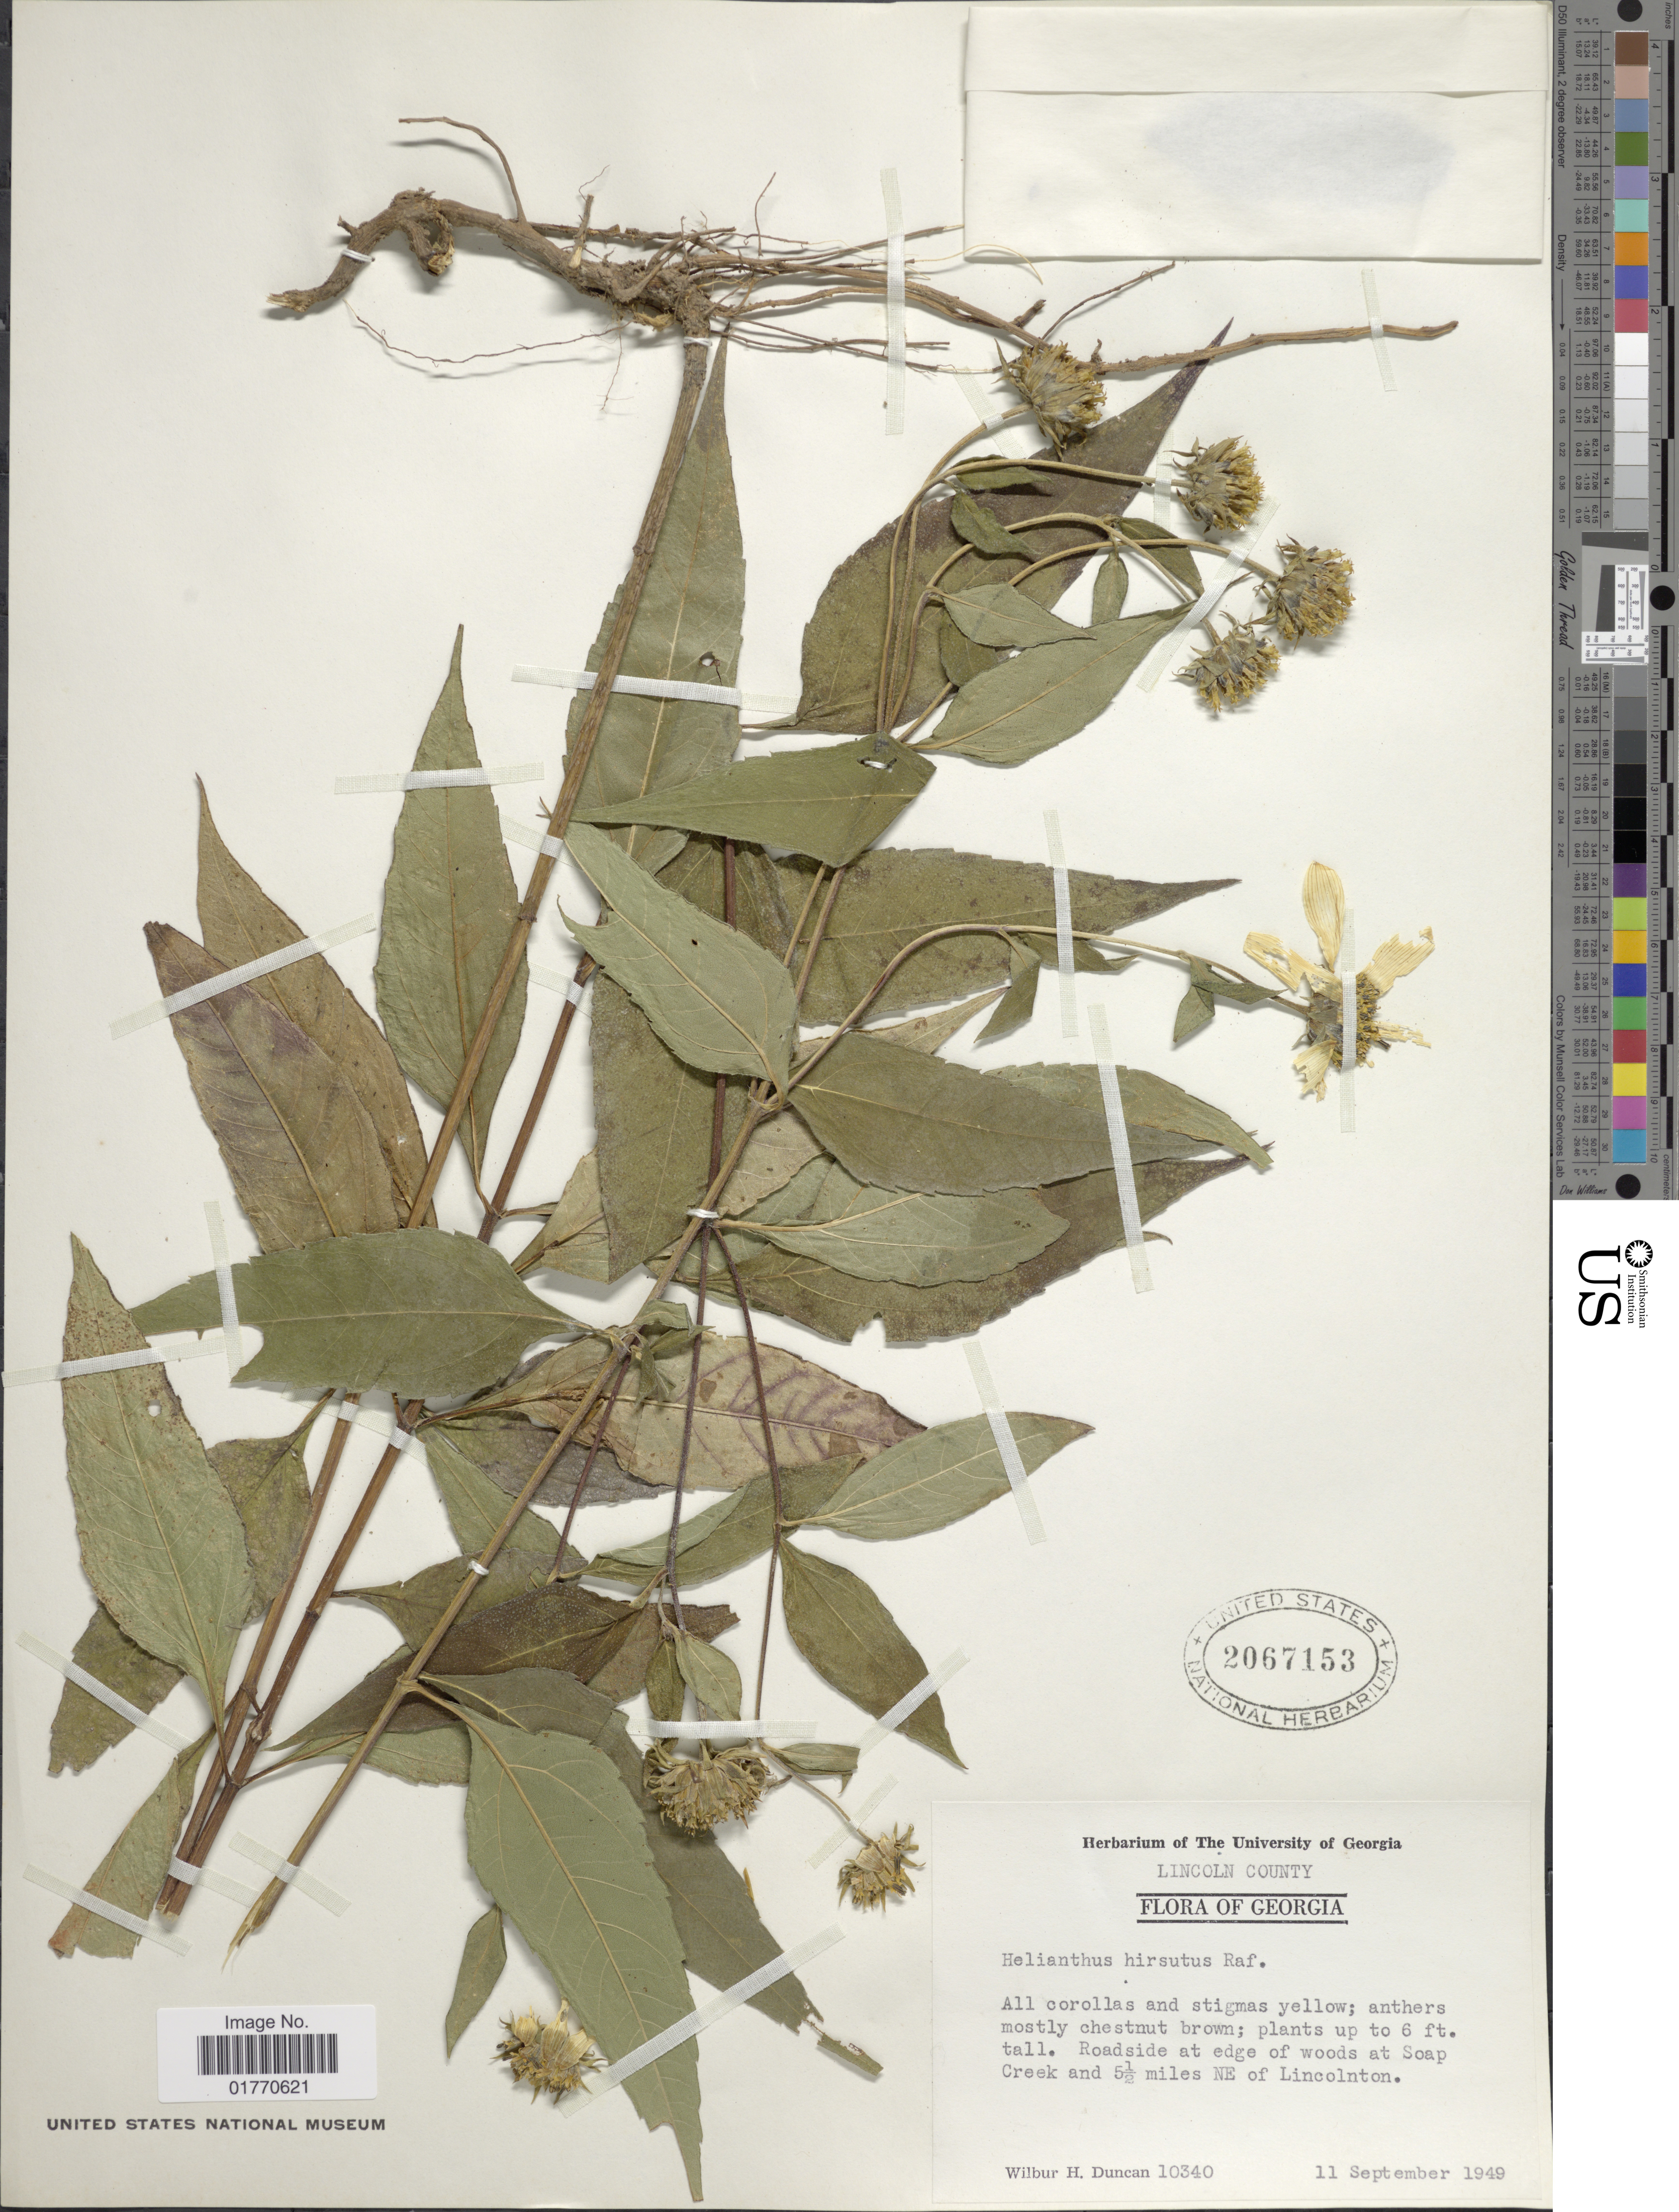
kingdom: Plantae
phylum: Tracheophyta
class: Magnoliopsida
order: Asterales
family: Asteraceae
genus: Helianthus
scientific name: Helianthus hirsutus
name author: Raf.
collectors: W. H. Duncan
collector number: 10340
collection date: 1949-09-11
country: United States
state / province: Georgia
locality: Lincoln County, roadside at edge of woods at Soap Creek and 5 1/2 miles NE of Lincolnton.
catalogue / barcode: US 2067153